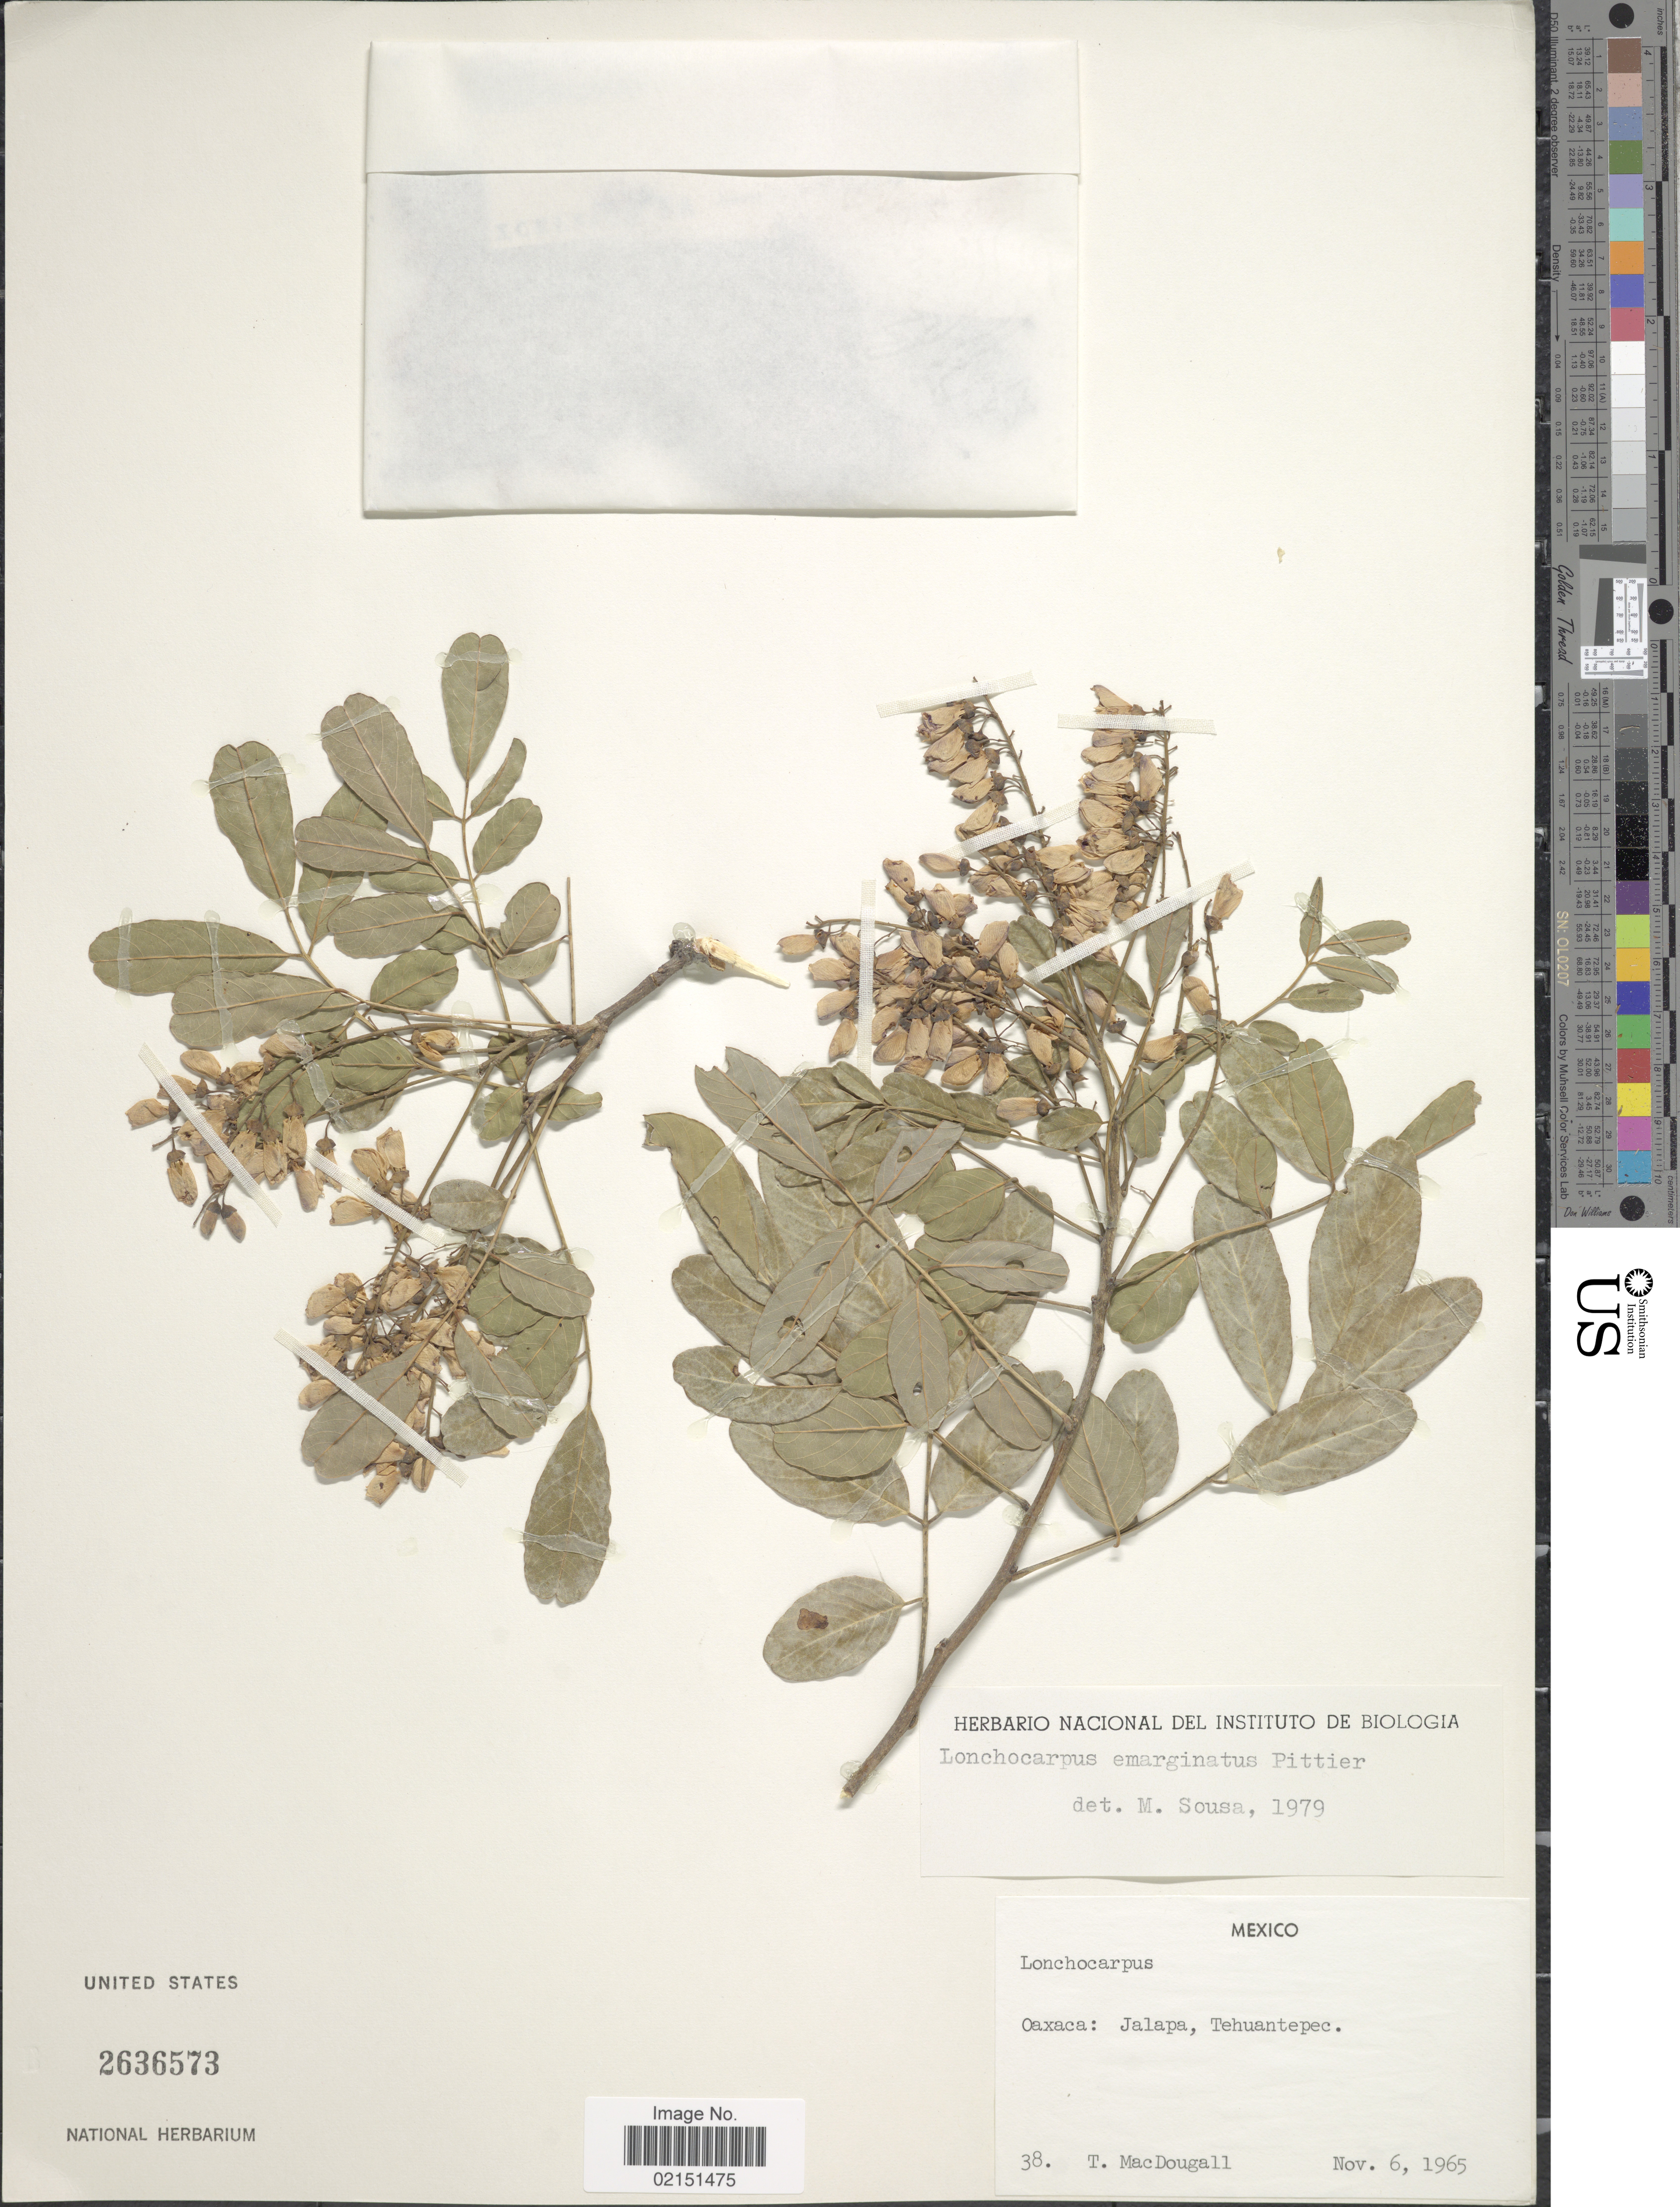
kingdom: Plantae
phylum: Tracheophyta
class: Magnoliopsida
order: Fabales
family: Fabaceae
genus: Lonchocarpus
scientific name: Lonchocarpus emarginatus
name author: Pittier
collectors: T. B. MacDougall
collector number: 38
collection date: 1965-11-06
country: Mexico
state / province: Oaxaca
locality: Oaxaca: Jalapa, Tehuantepec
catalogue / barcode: US 2636573